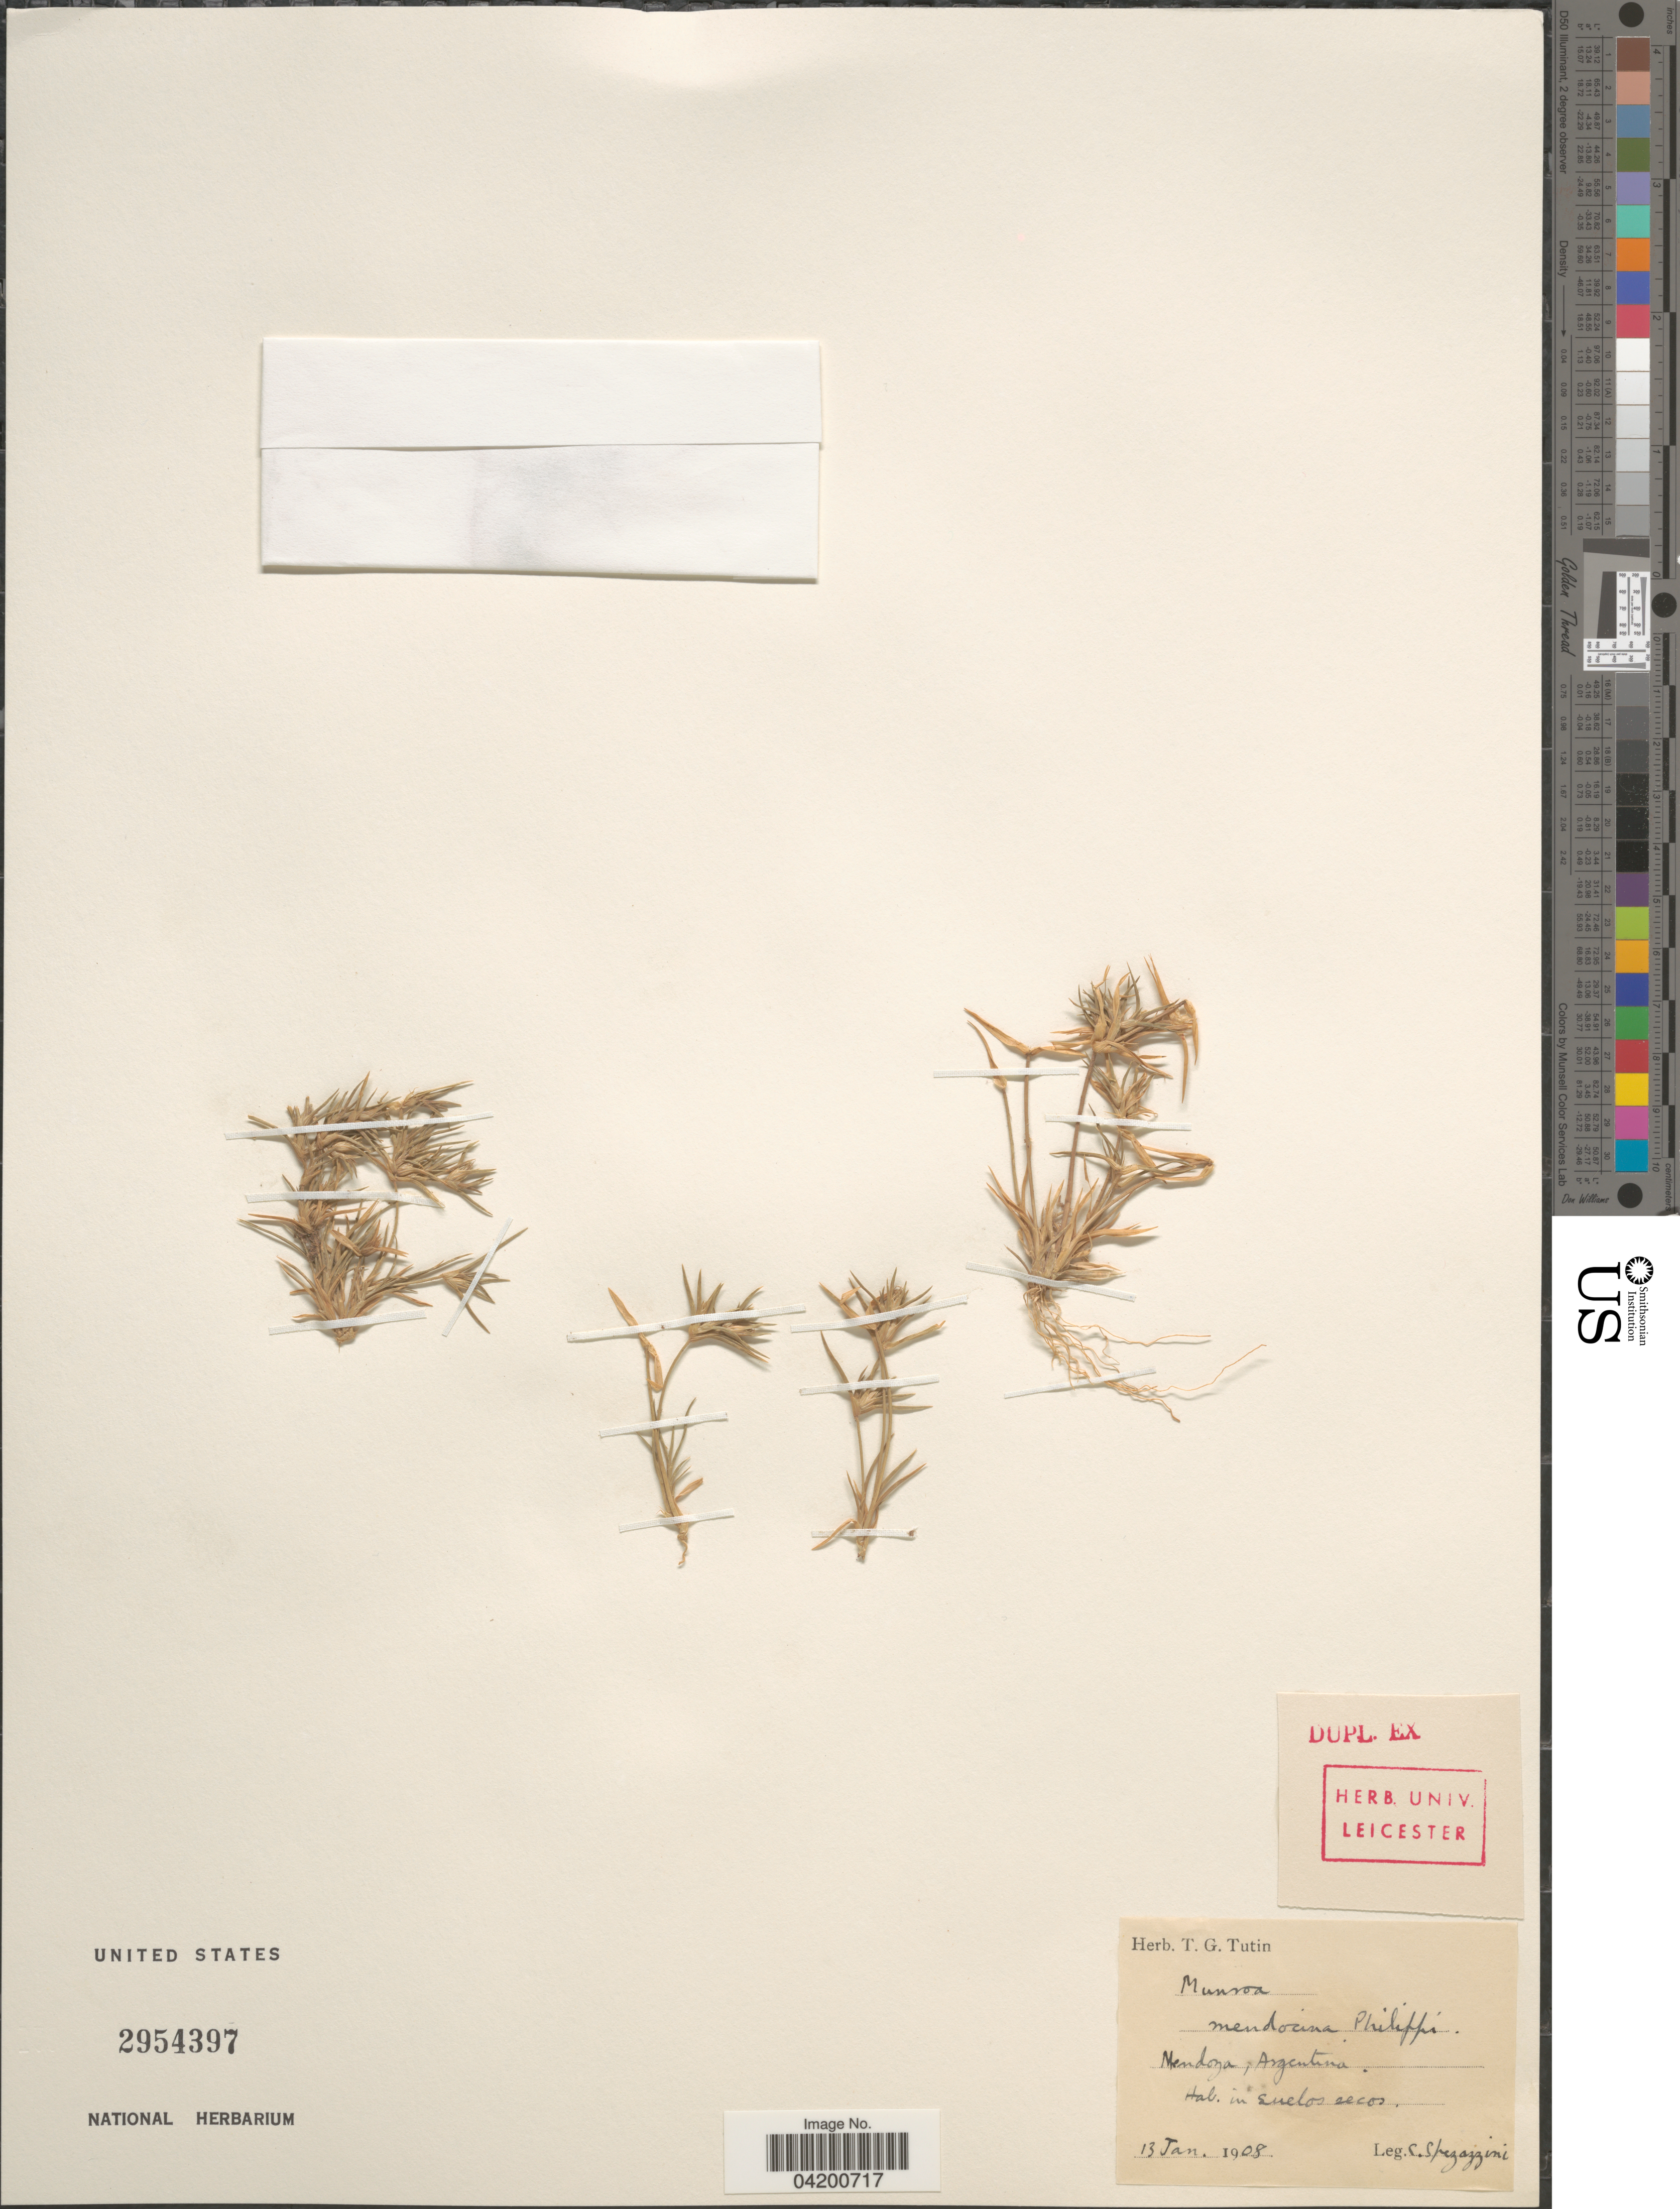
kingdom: Plantae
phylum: Tracheophyta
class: Liliopsida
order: Poales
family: Poaceae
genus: Munroa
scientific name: Munroa mendocina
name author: Phil.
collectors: C. L. Spegazzini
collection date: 1908-01-13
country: Argentina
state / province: Mendoza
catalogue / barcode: US 2954397